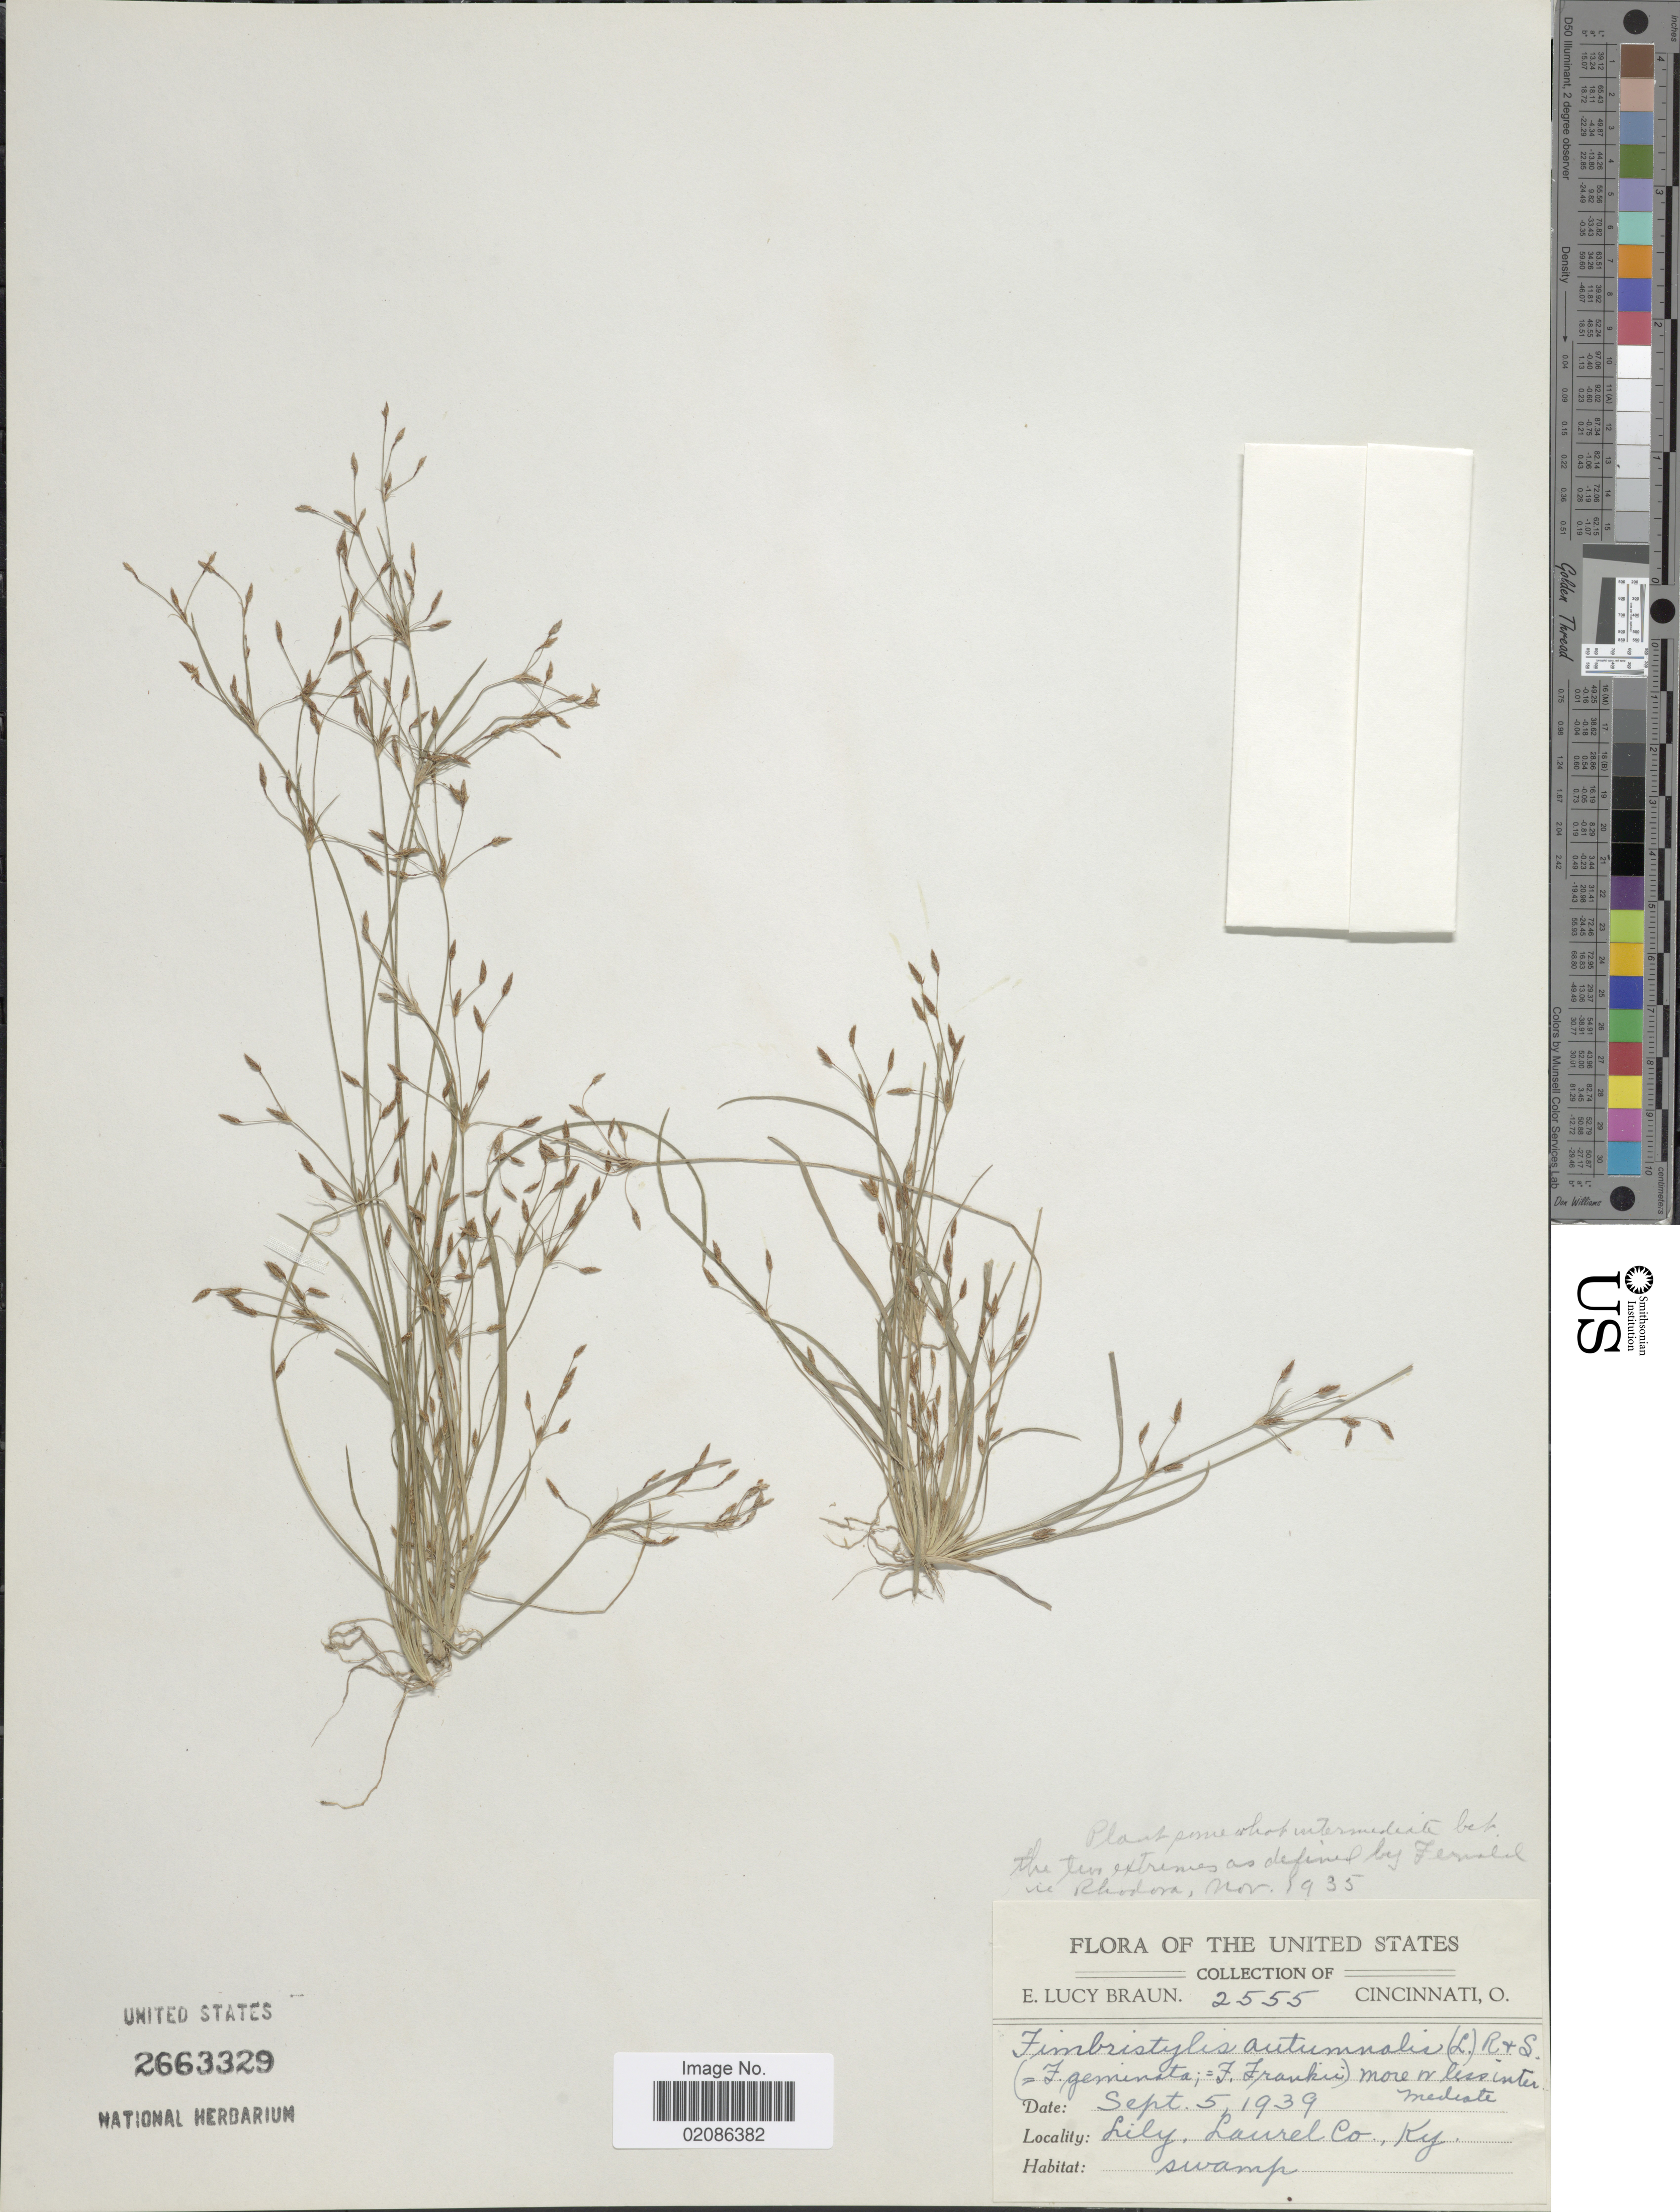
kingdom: Plantae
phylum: Tracheophyta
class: Liliopsida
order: Poales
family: Cyperaceae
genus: Fimbristylis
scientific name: Fimbristylis autumnalis (L.) Roem. & Schult.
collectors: E. L. Braun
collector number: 2555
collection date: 1939-09-05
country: United States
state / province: Kentucky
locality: Lily, Laurel Co., swamp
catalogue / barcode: US 2663329